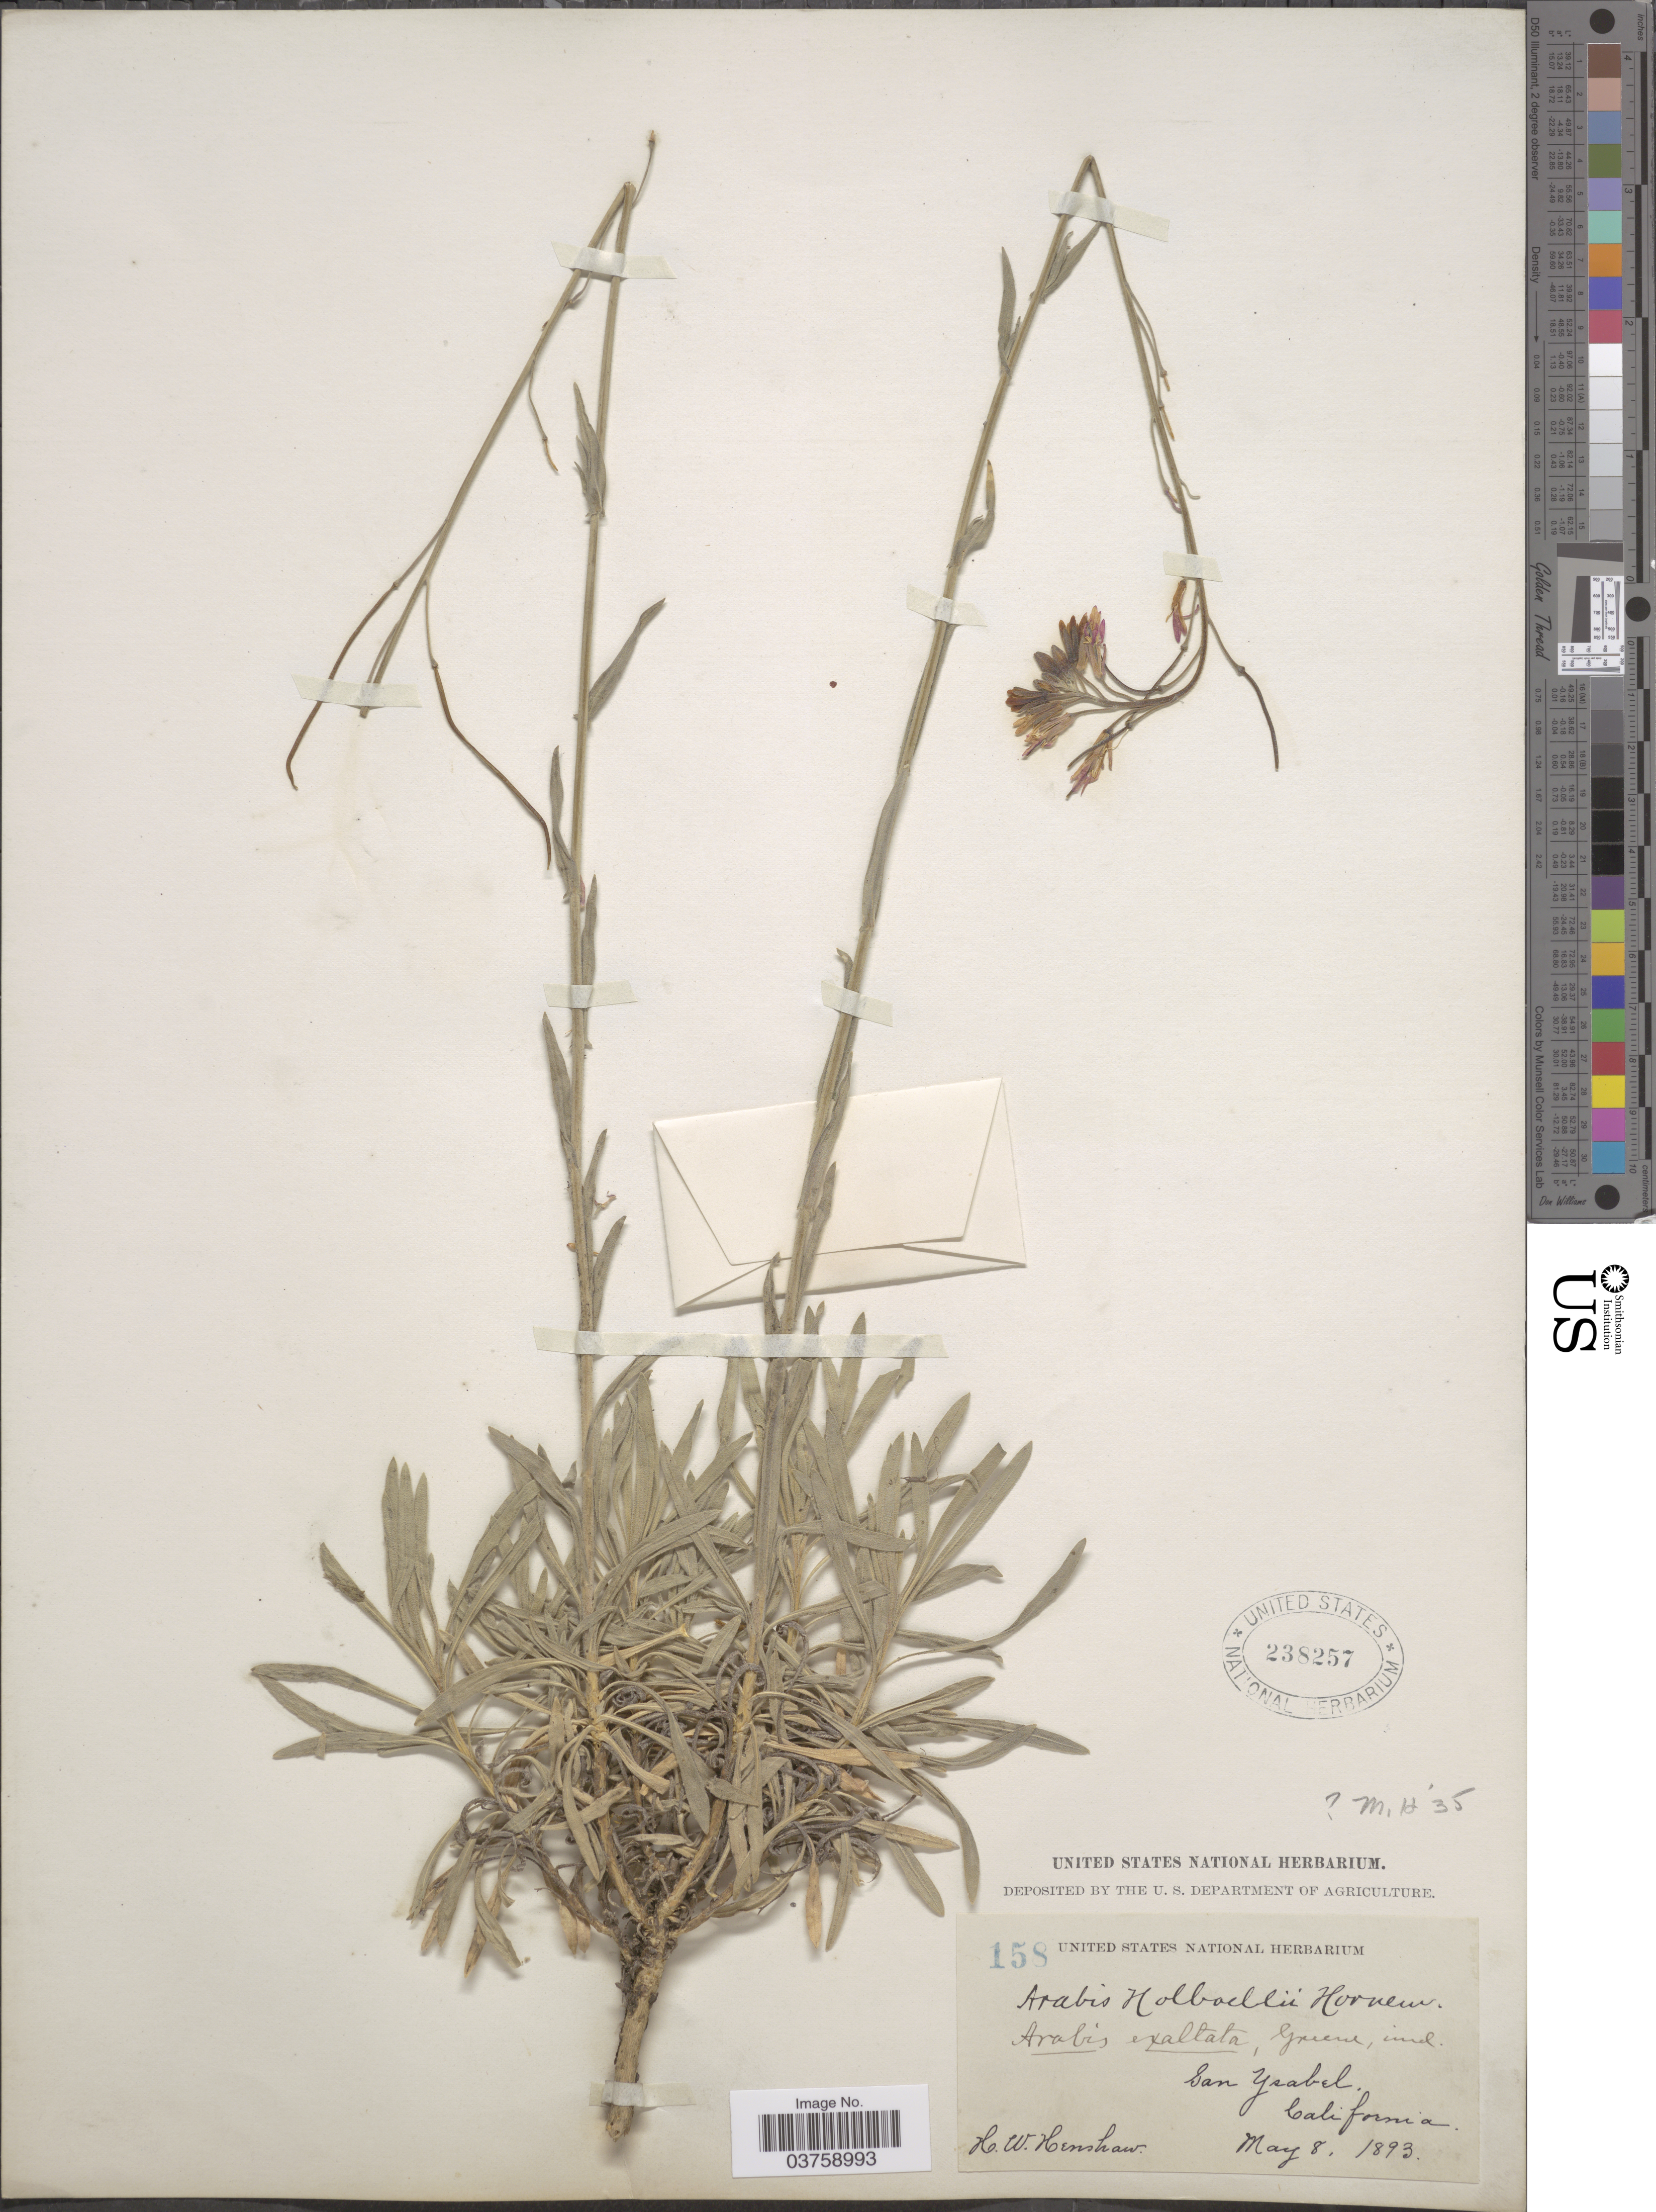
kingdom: Plantae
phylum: Tracheophyta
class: Magnoliopsida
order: Brassicales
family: Brassicaceae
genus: Arabis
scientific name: Arabis sparsiflora var. arcuata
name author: (Nutt.) Rollins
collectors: H. Henshaw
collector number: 158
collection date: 1893-05-08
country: United States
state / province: California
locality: San Ysabel.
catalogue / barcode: US 238257